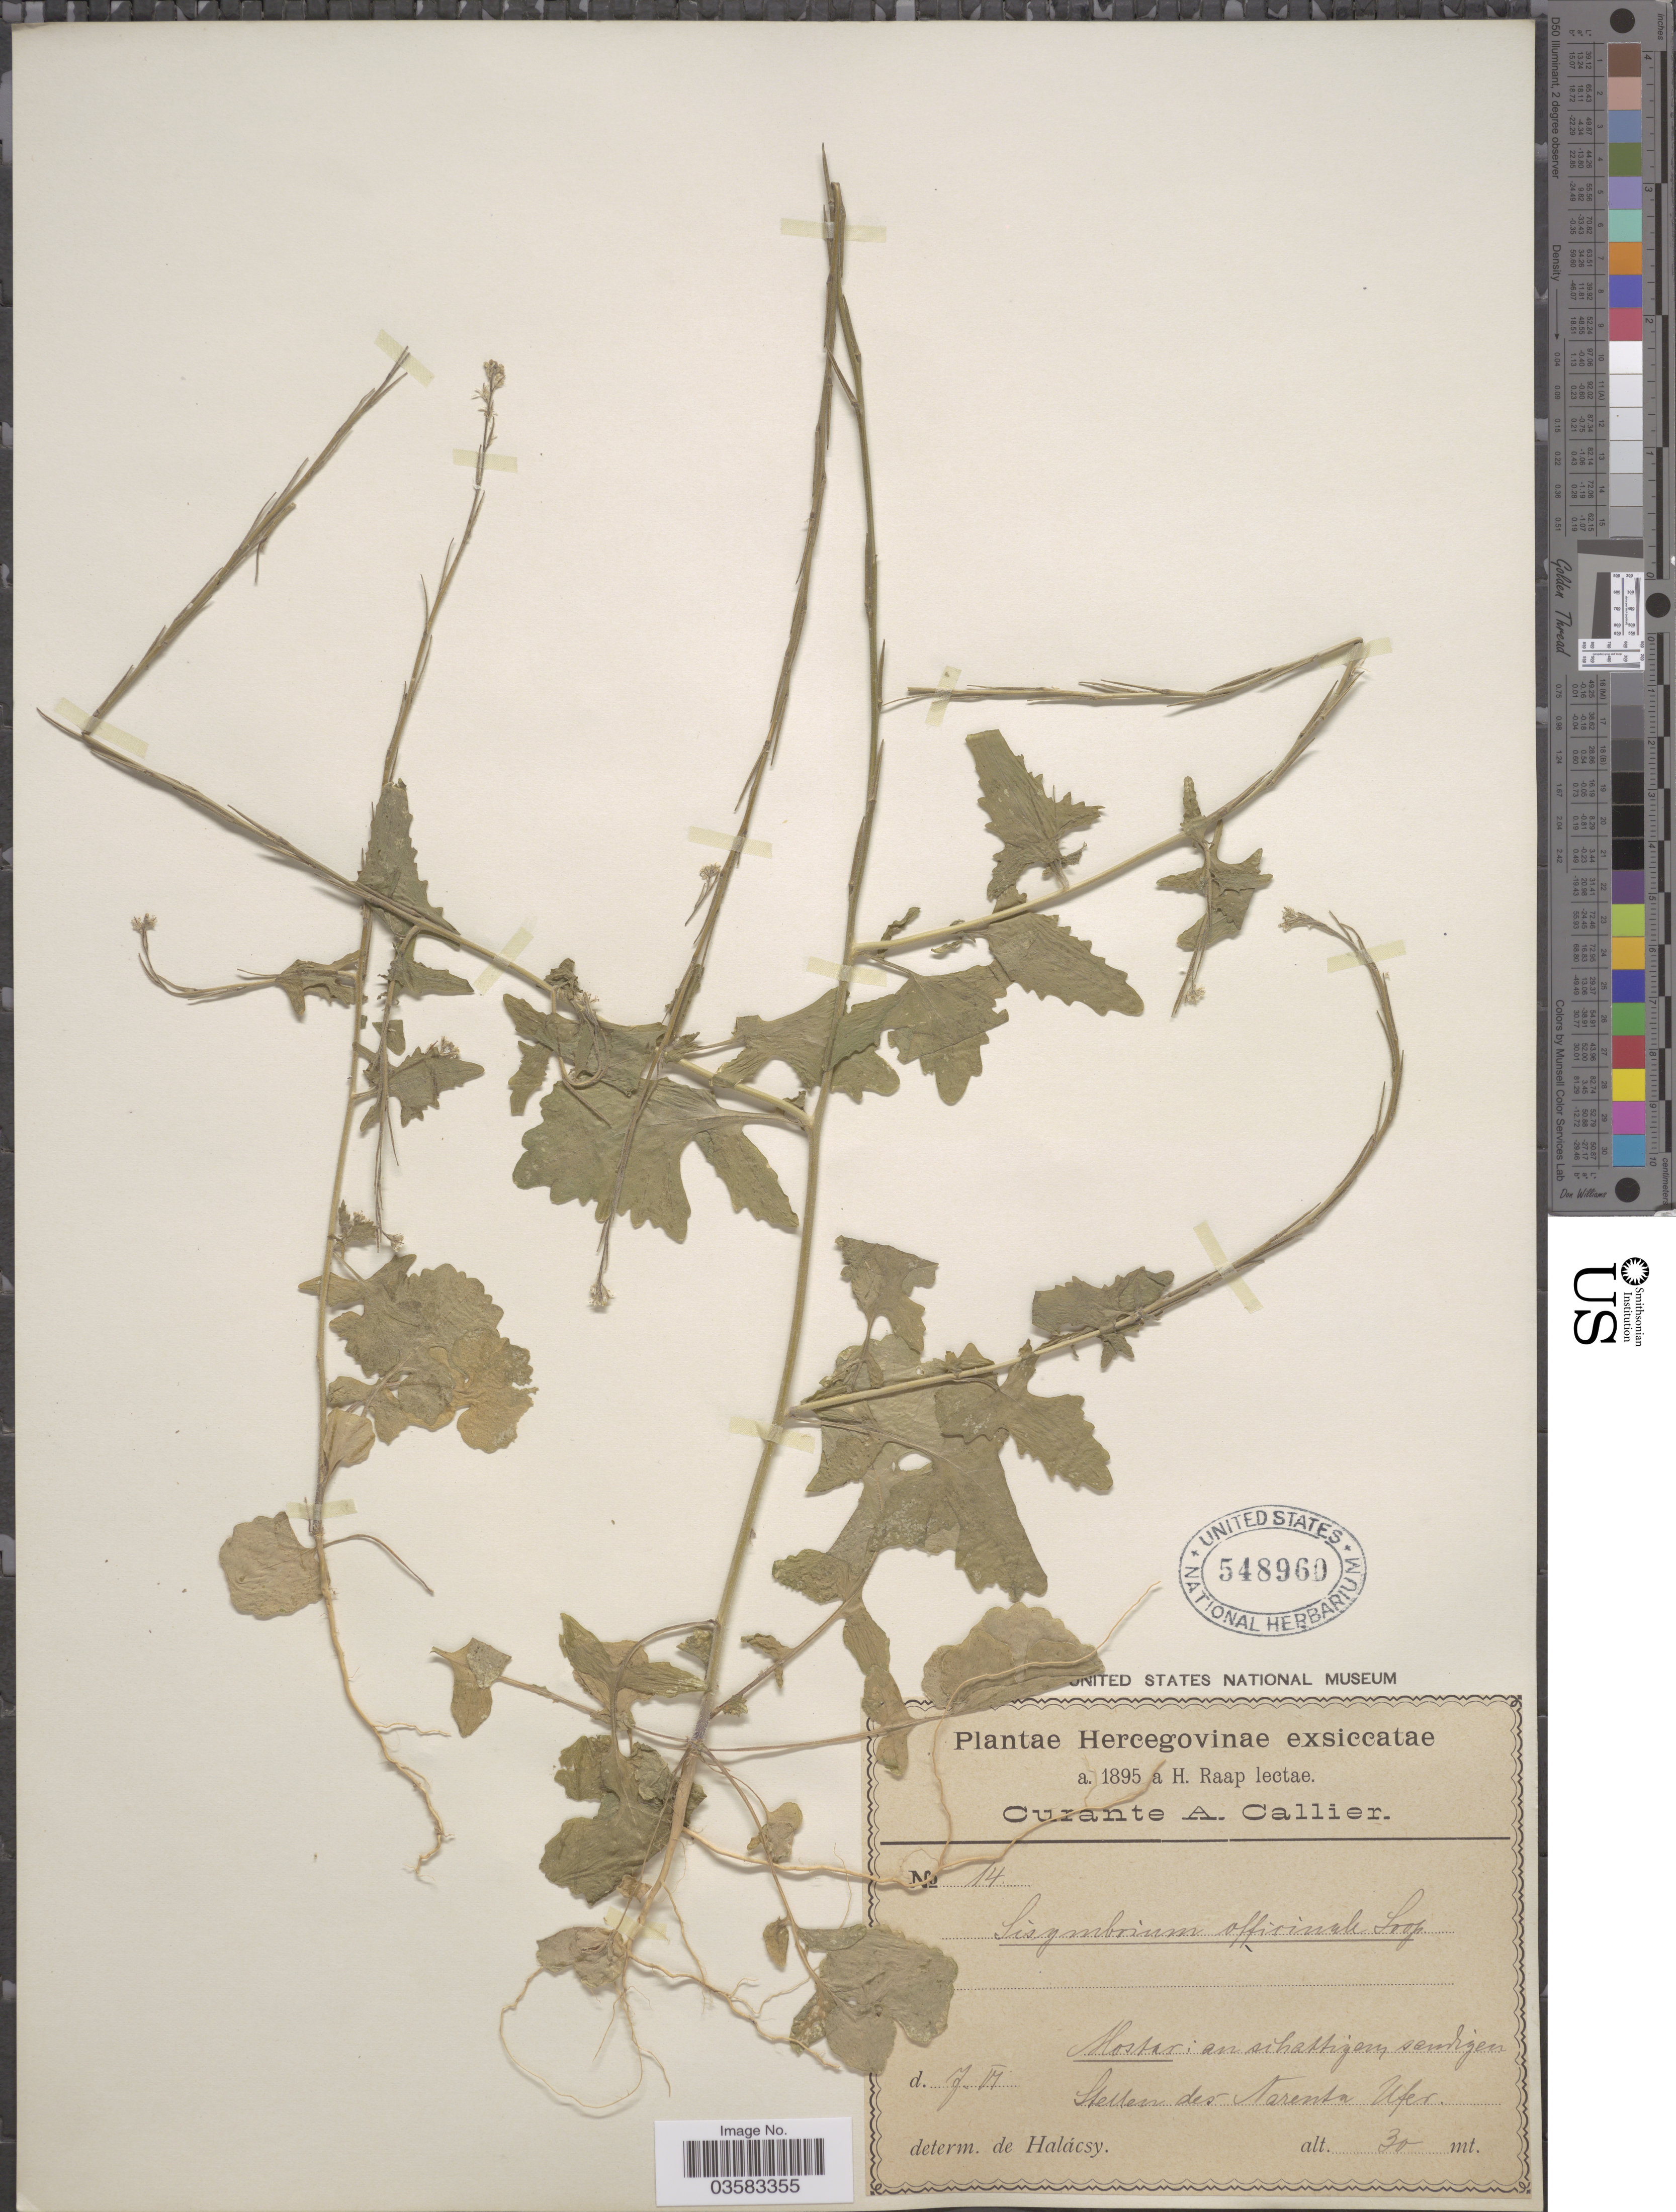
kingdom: Plantae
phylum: Tracheophyta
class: Magnoliopsida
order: Brassicales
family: Brassicaceae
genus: Sisymbrium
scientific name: Sisymbrium officinale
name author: (L.) Scop.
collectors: H. Raap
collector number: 14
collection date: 1895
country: Bosnia and Herzegovina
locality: Hercegovinae. Mostar: an schattigem sandgen Hellen des Tarenta Ufer.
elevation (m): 30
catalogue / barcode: US 548960